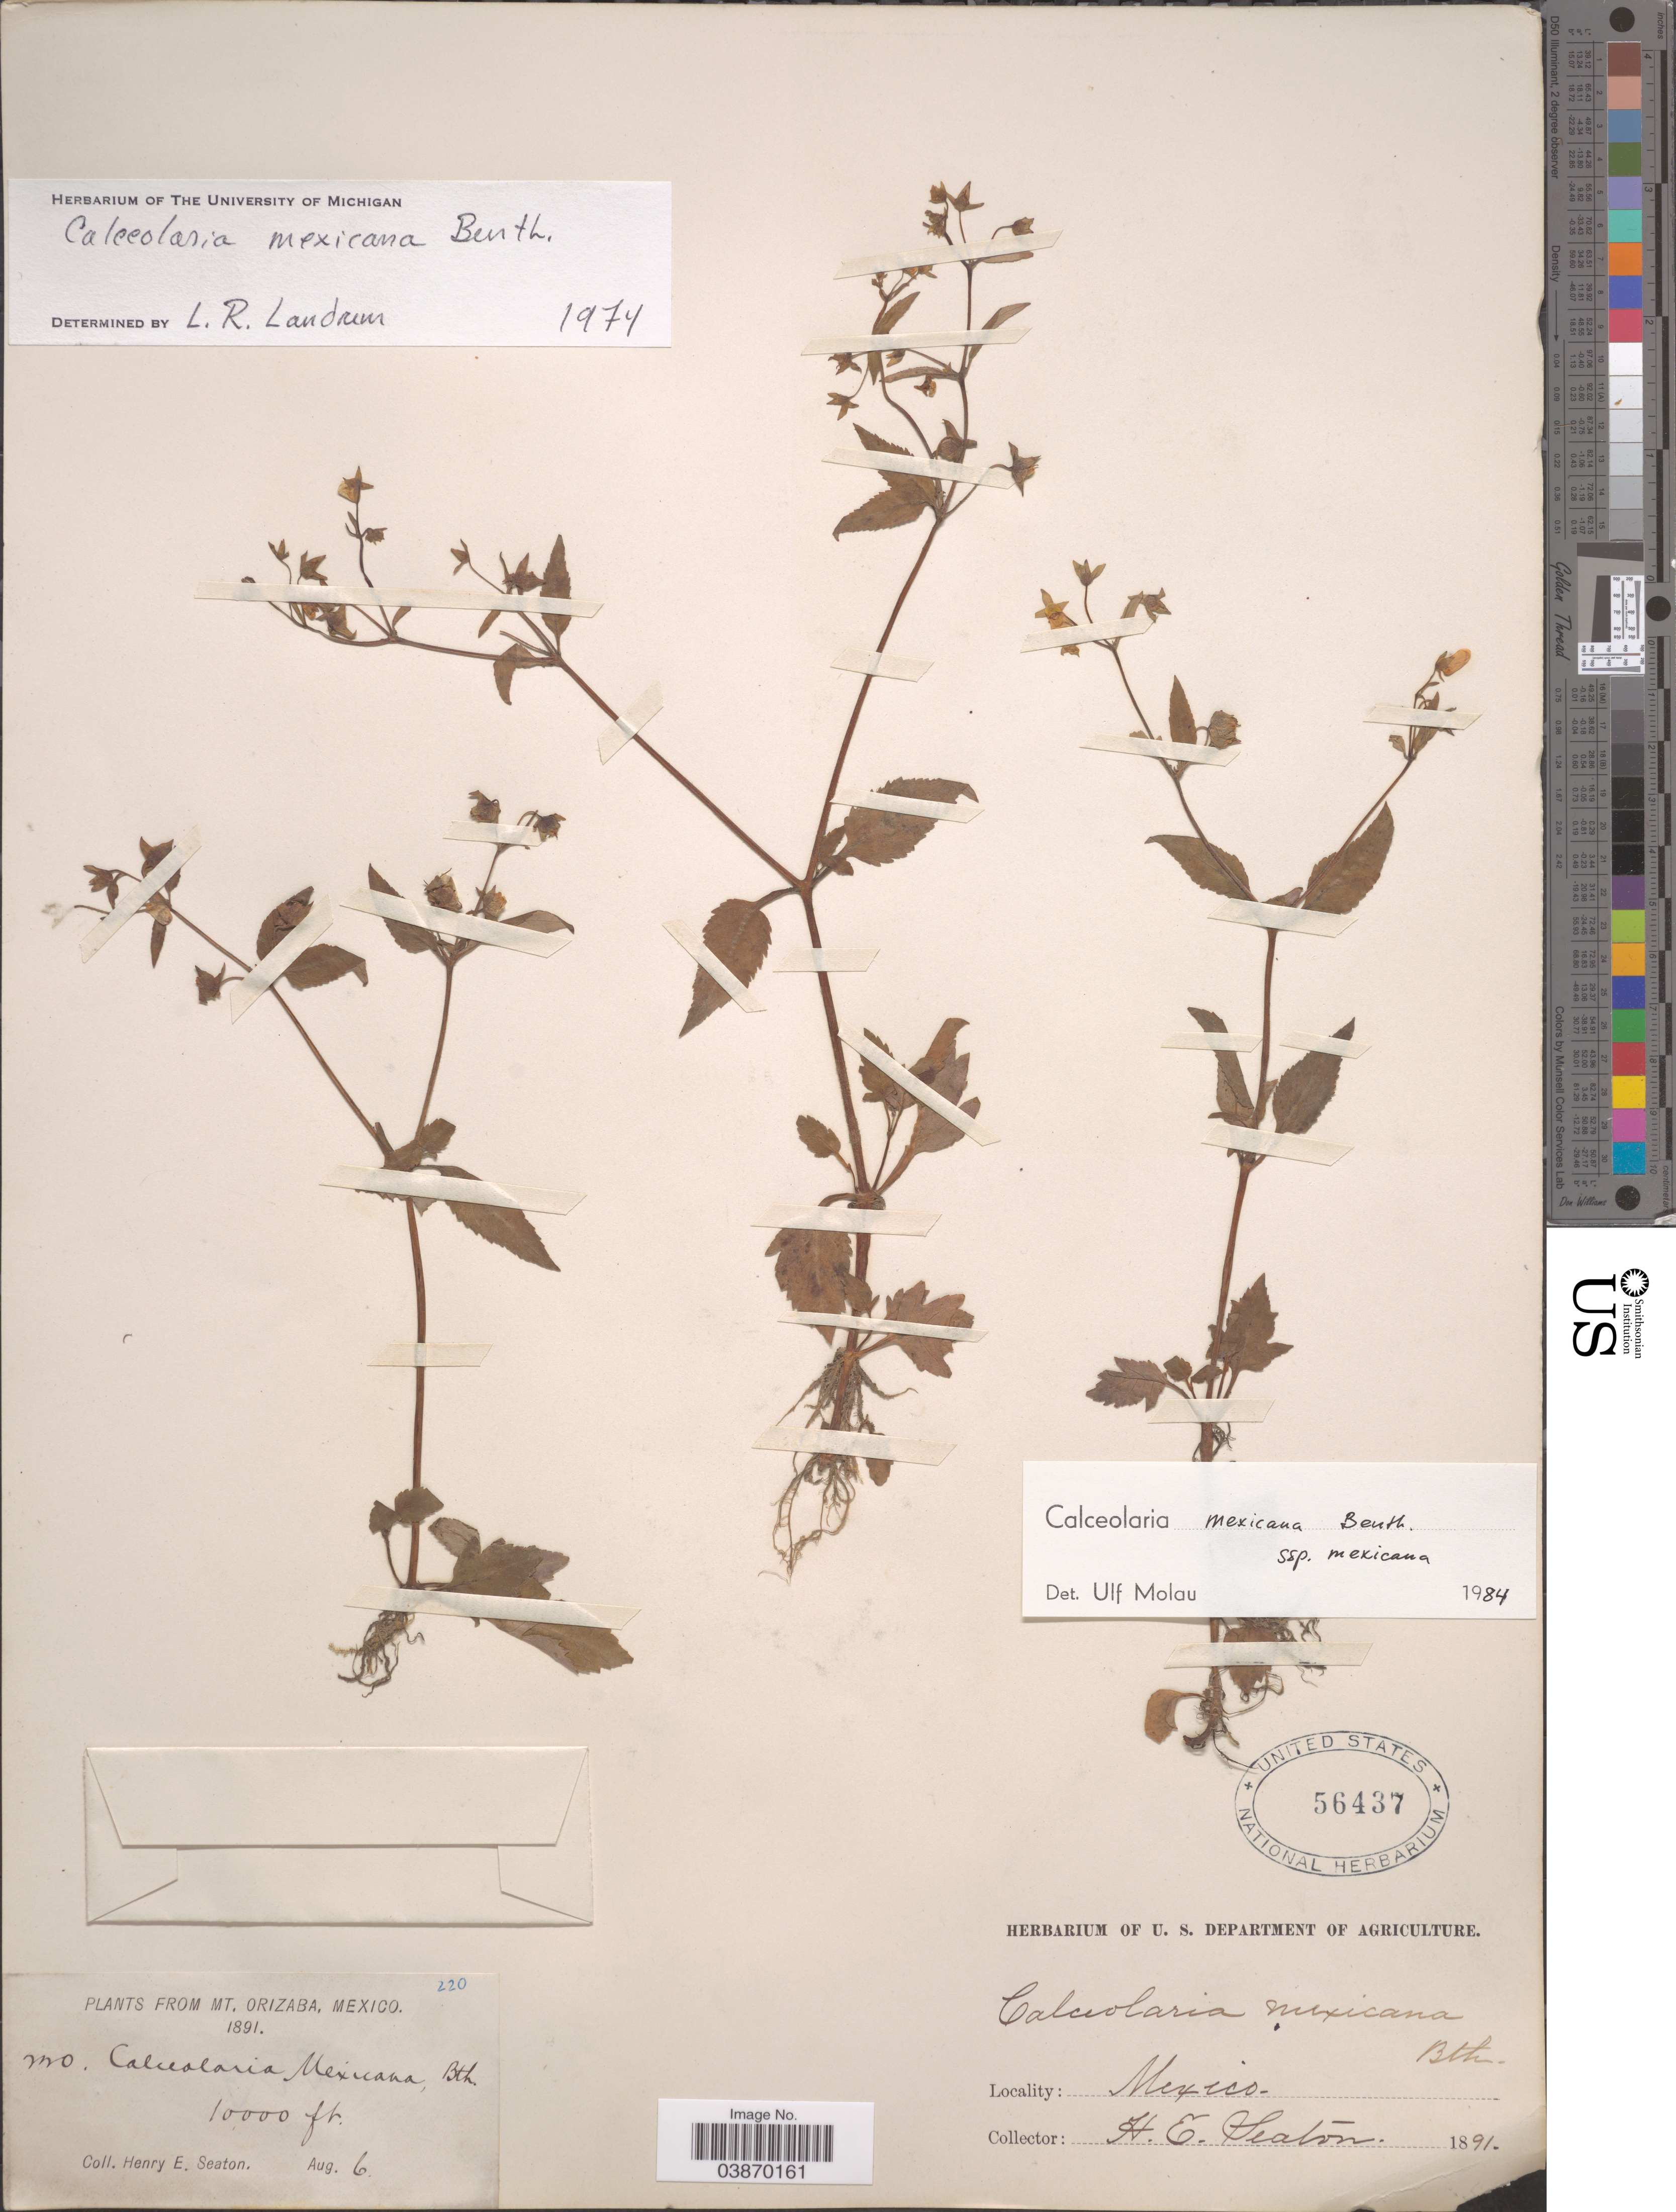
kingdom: Plantae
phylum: Tracheophyta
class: Magnoliopsida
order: Lamiales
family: Calceolariaceae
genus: Calceolaria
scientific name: Calceolaria mexicana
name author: Benth.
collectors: H. E. Seaton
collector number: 220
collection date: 1891-08-06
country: Mexico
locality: Mt. Orizaba.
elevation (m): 3048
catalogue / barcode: US 56437